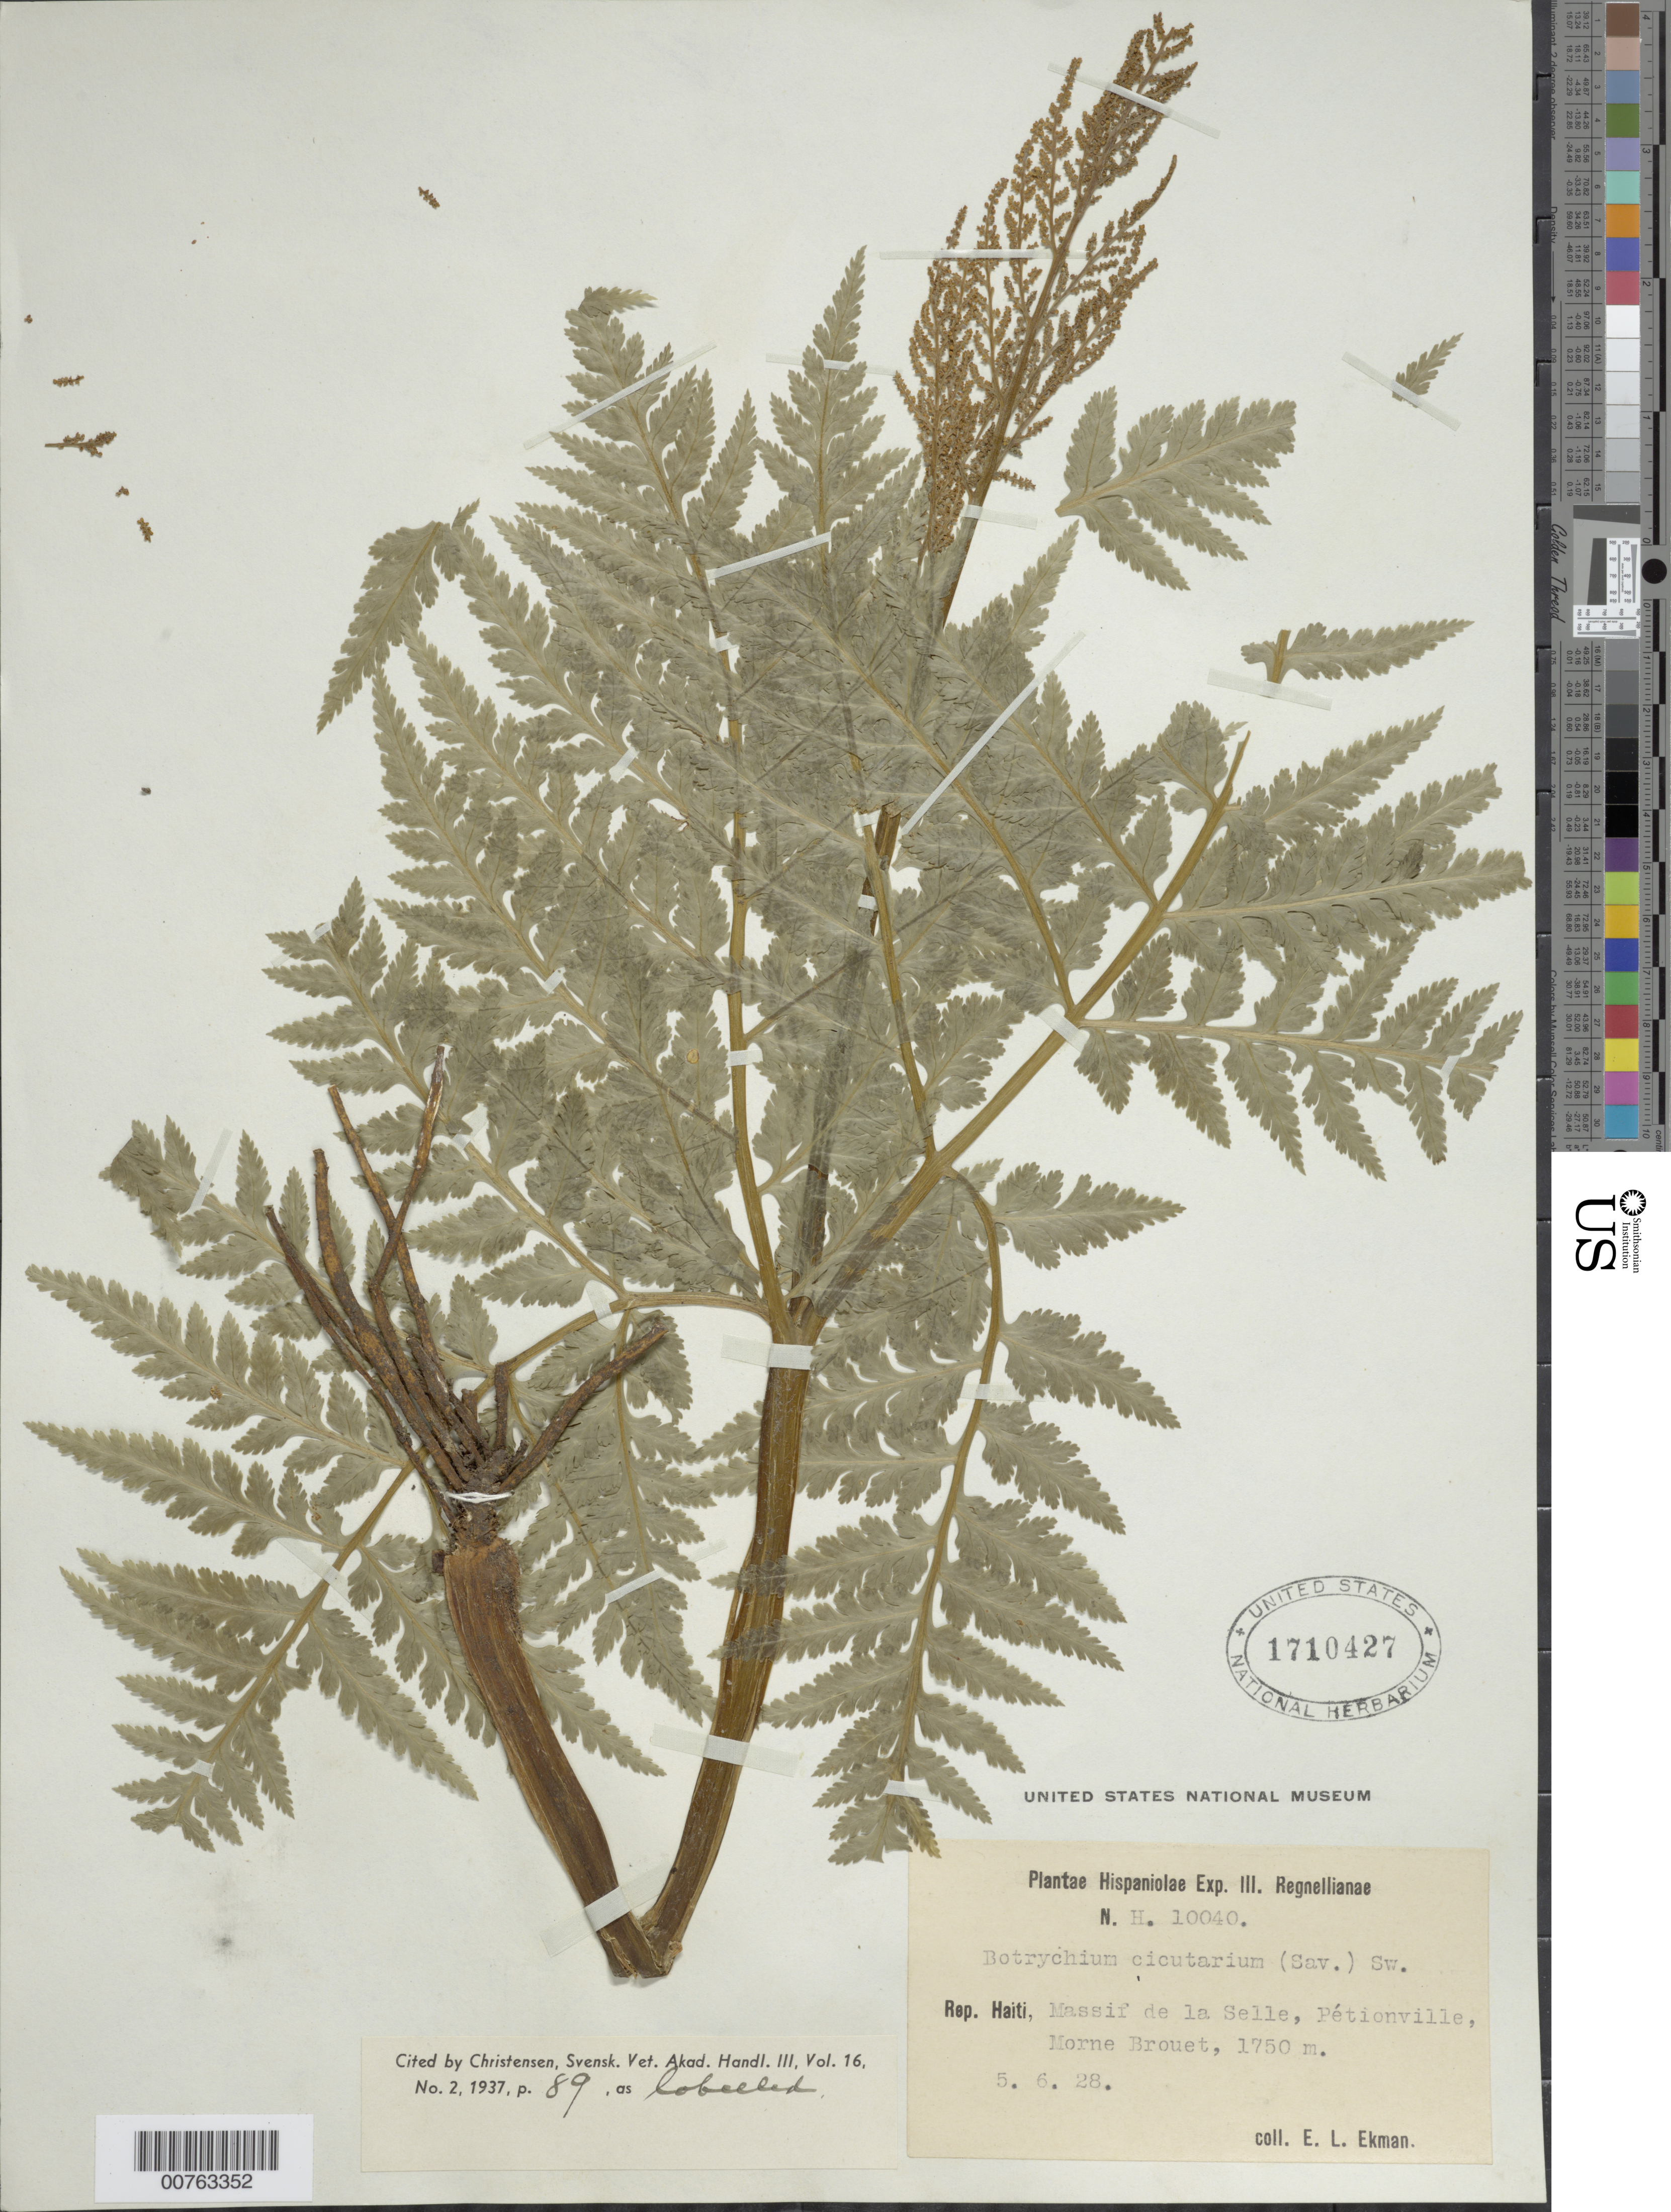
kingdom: Plantae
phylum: Tracheophyta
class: Polypodiopsida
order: Ophioglossales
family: Ophioglossaceae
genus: Botrychium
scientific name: Botrychium virginianum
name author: (L.) Sw.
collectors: E. L. Ekman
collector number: H 10040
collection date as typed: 05 Jun 1928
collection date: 1928-06-05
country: Haiti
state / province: Ouest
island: Hispaniola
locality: Massif de la Selle, Pétionville, Morne Brouet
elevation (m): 1750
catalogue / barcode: US 1710427